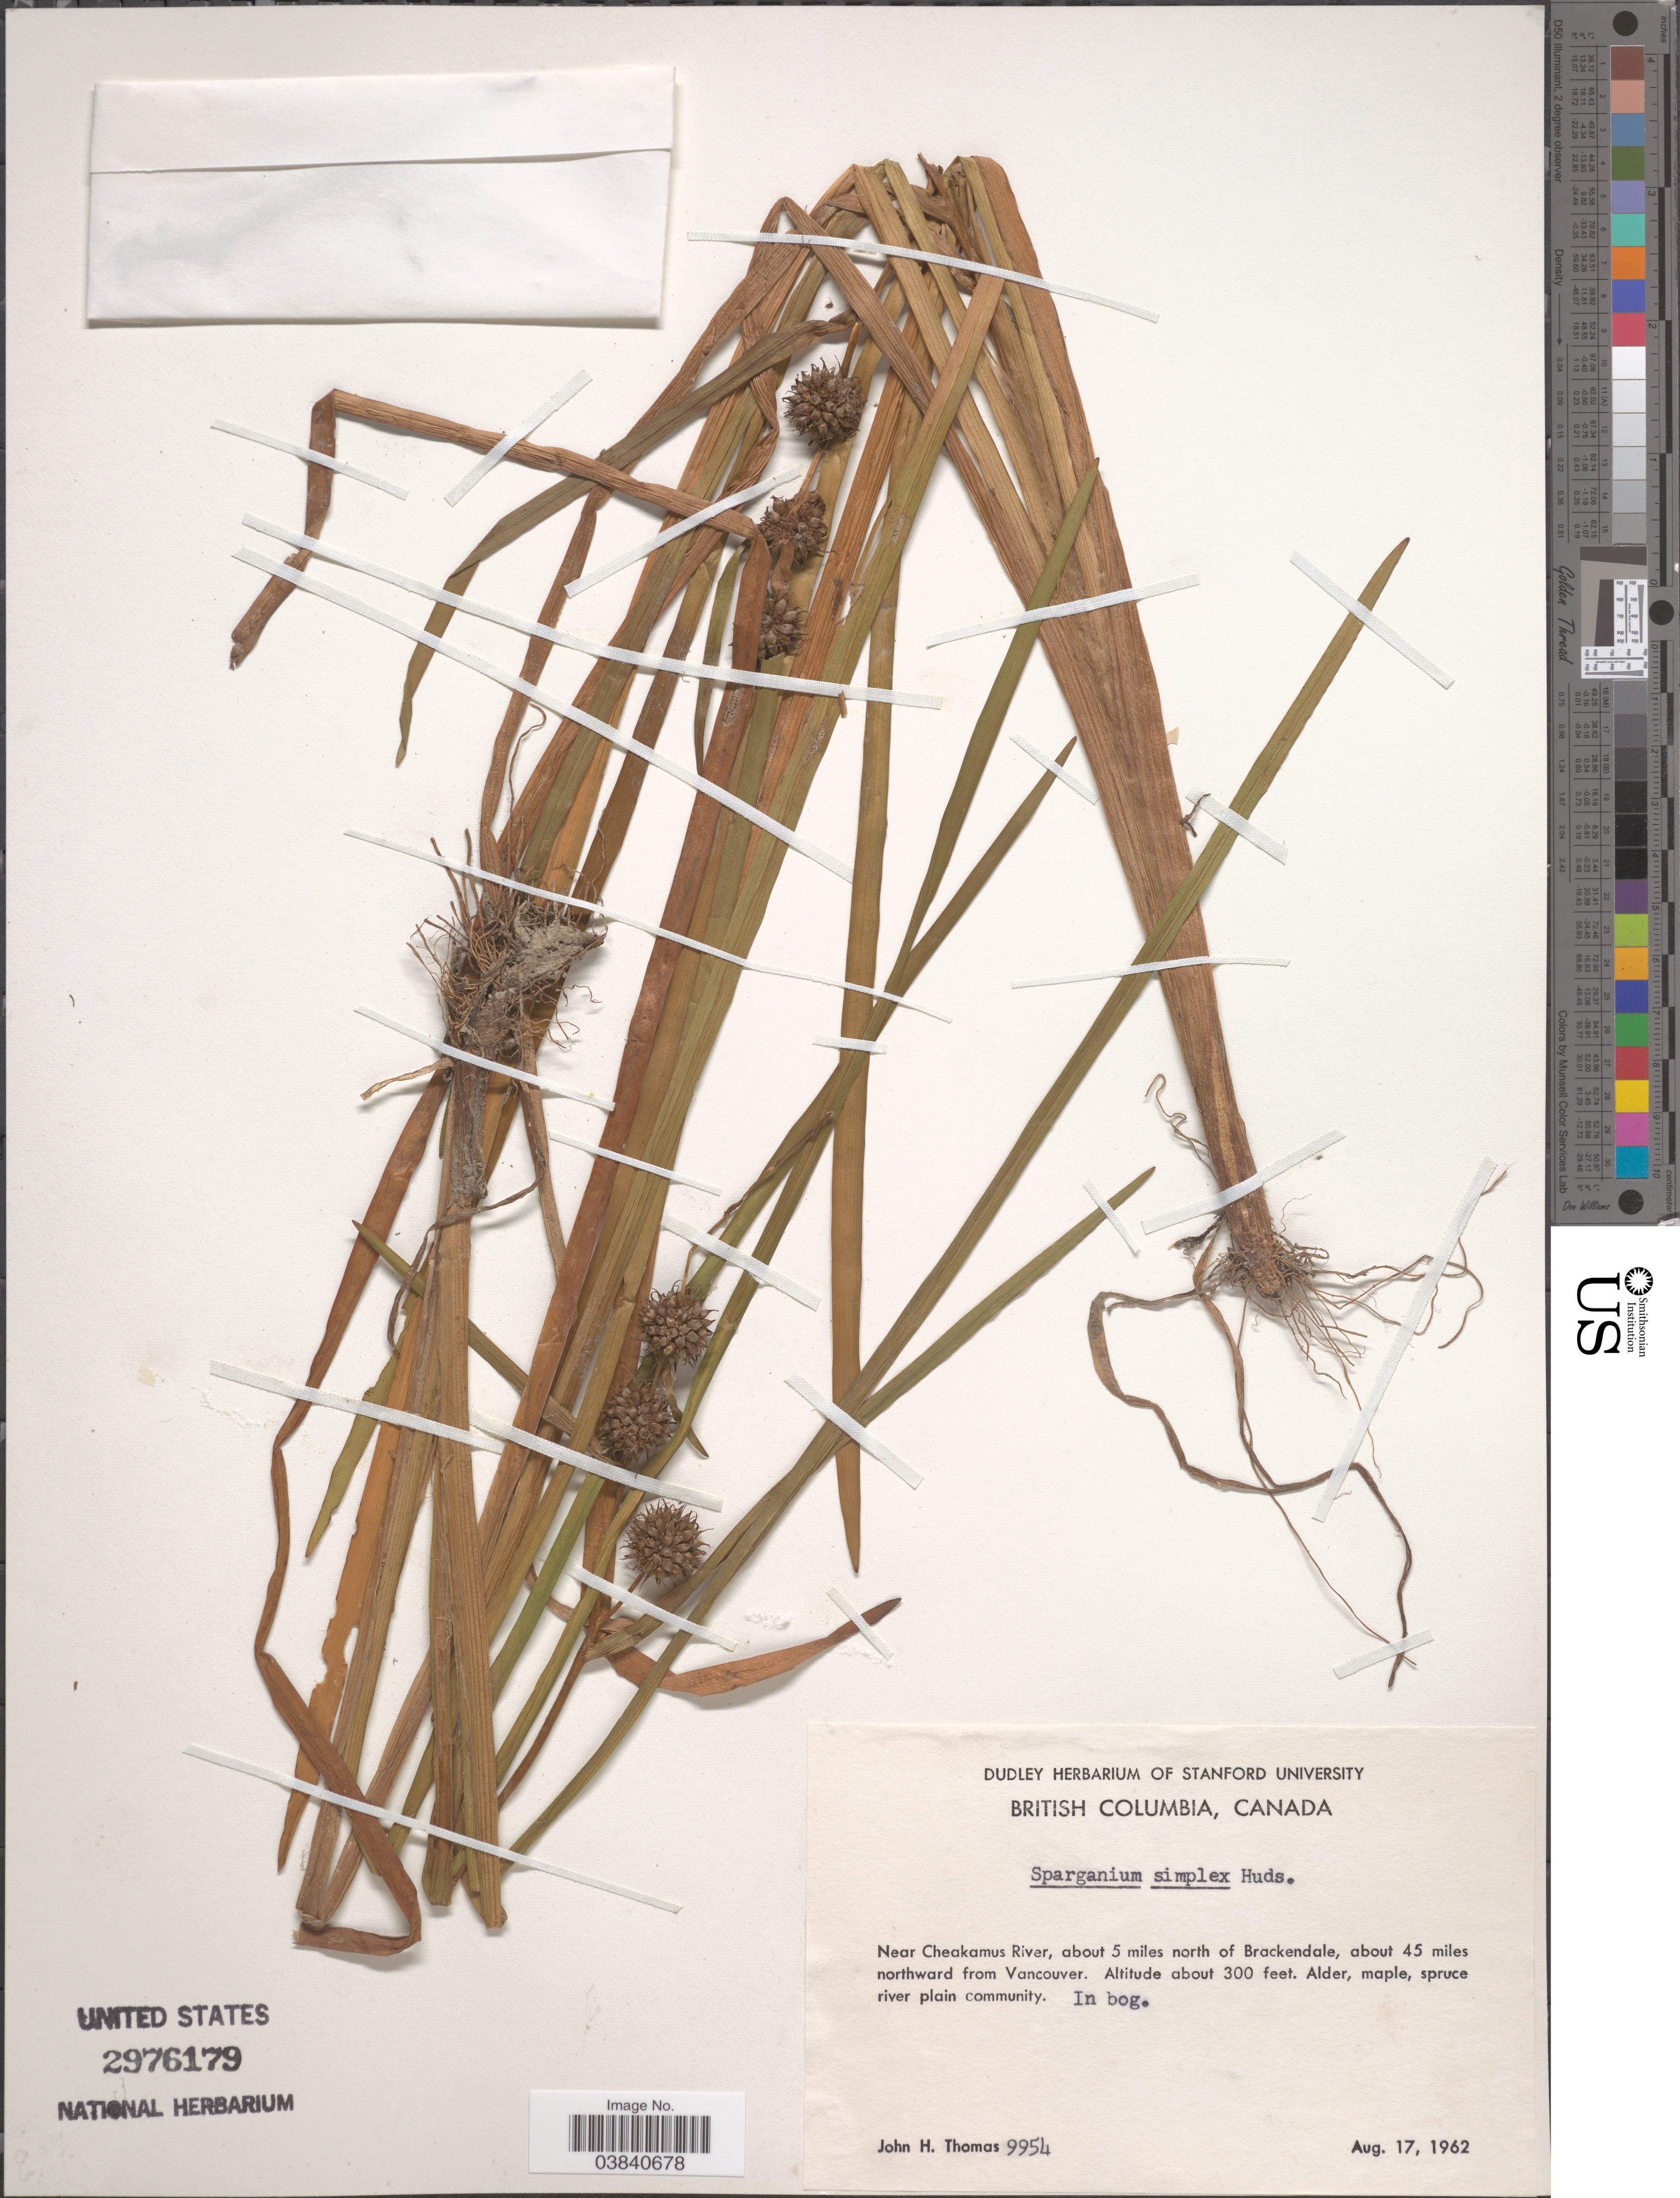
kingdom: Plantae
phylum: Tracheophyta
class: Liliopsida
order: Poales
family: Typhaceae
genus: Sparganium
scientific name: Sparganium simplex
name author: Huds.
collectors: J. H. Thomas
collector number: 9954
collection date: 1962-08-17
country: Canada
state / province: British Columbia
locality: Near Cheakamus River, about 5 miles north of Brackendale, about 45 miles northward from Vancouver.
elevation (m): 91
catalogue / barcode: US 2976179